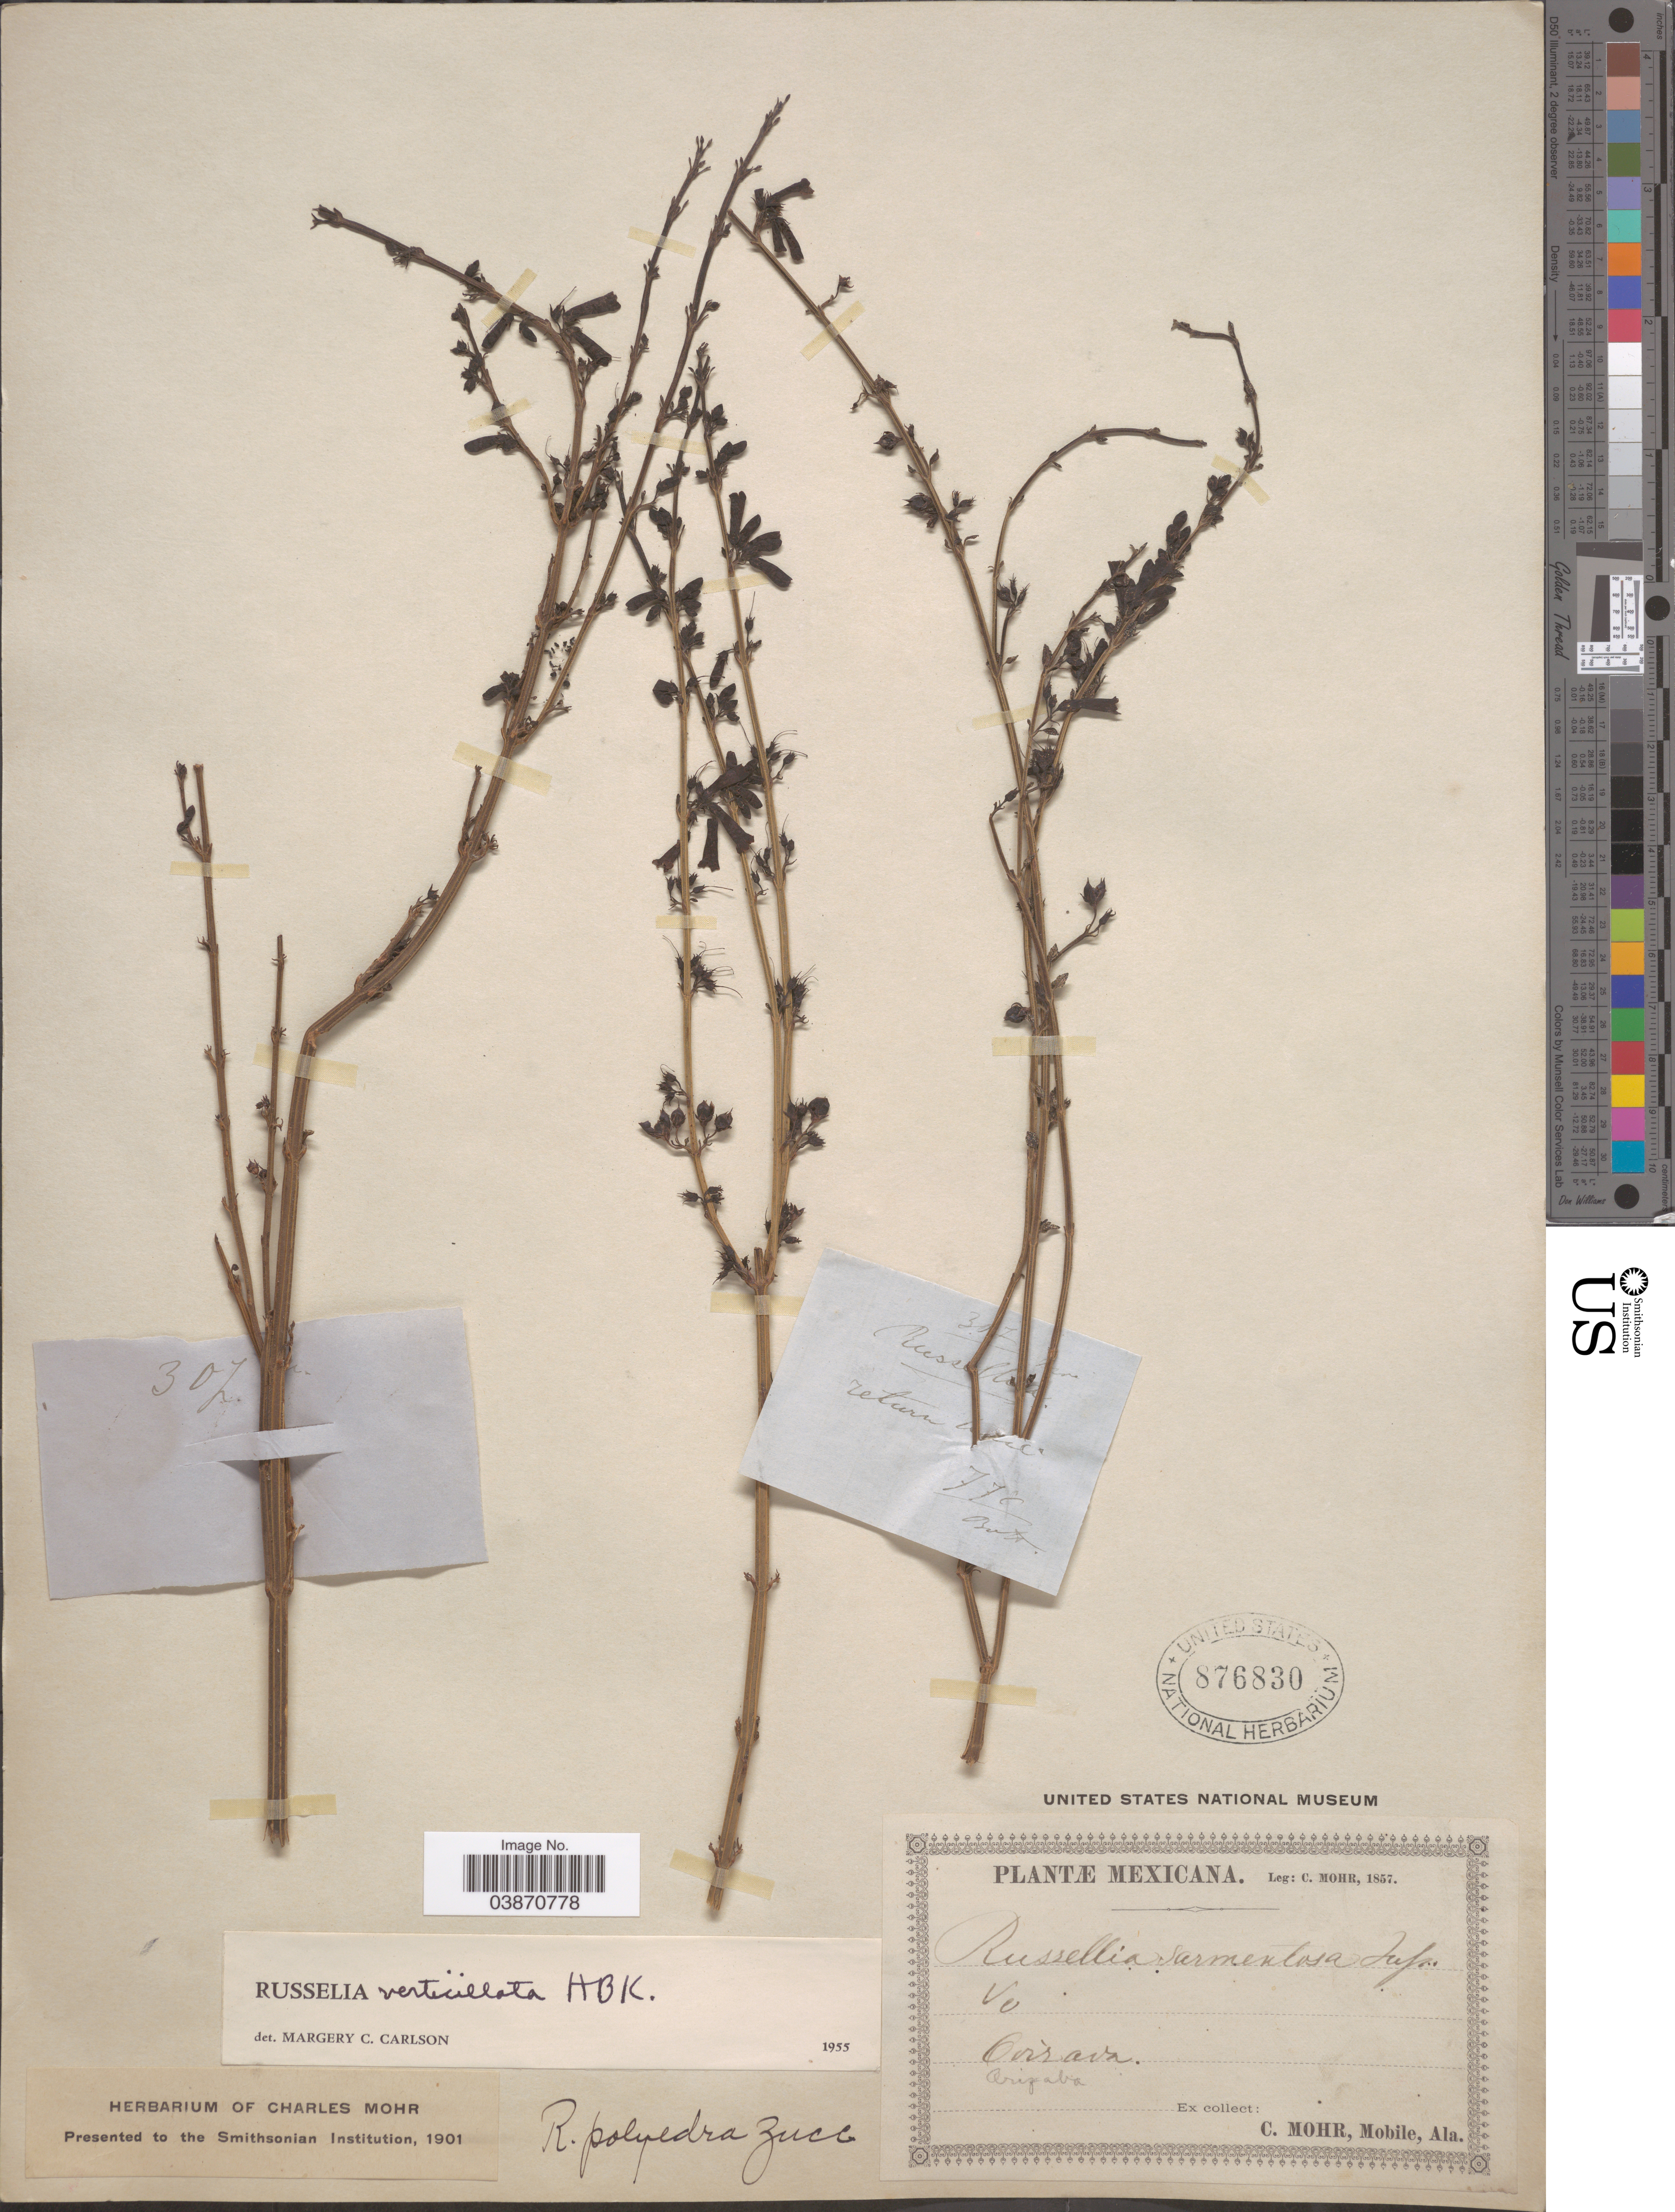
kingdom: Plantae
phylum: Tracheophyta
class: Magnoliopsida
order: Lamiales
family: Plantaginaceae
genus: Russelia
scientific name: Russelia verticillata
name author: Kunth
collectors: C. T. Mohr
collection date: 1857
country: Mexico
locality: Orizava.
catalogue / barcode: US 8768830